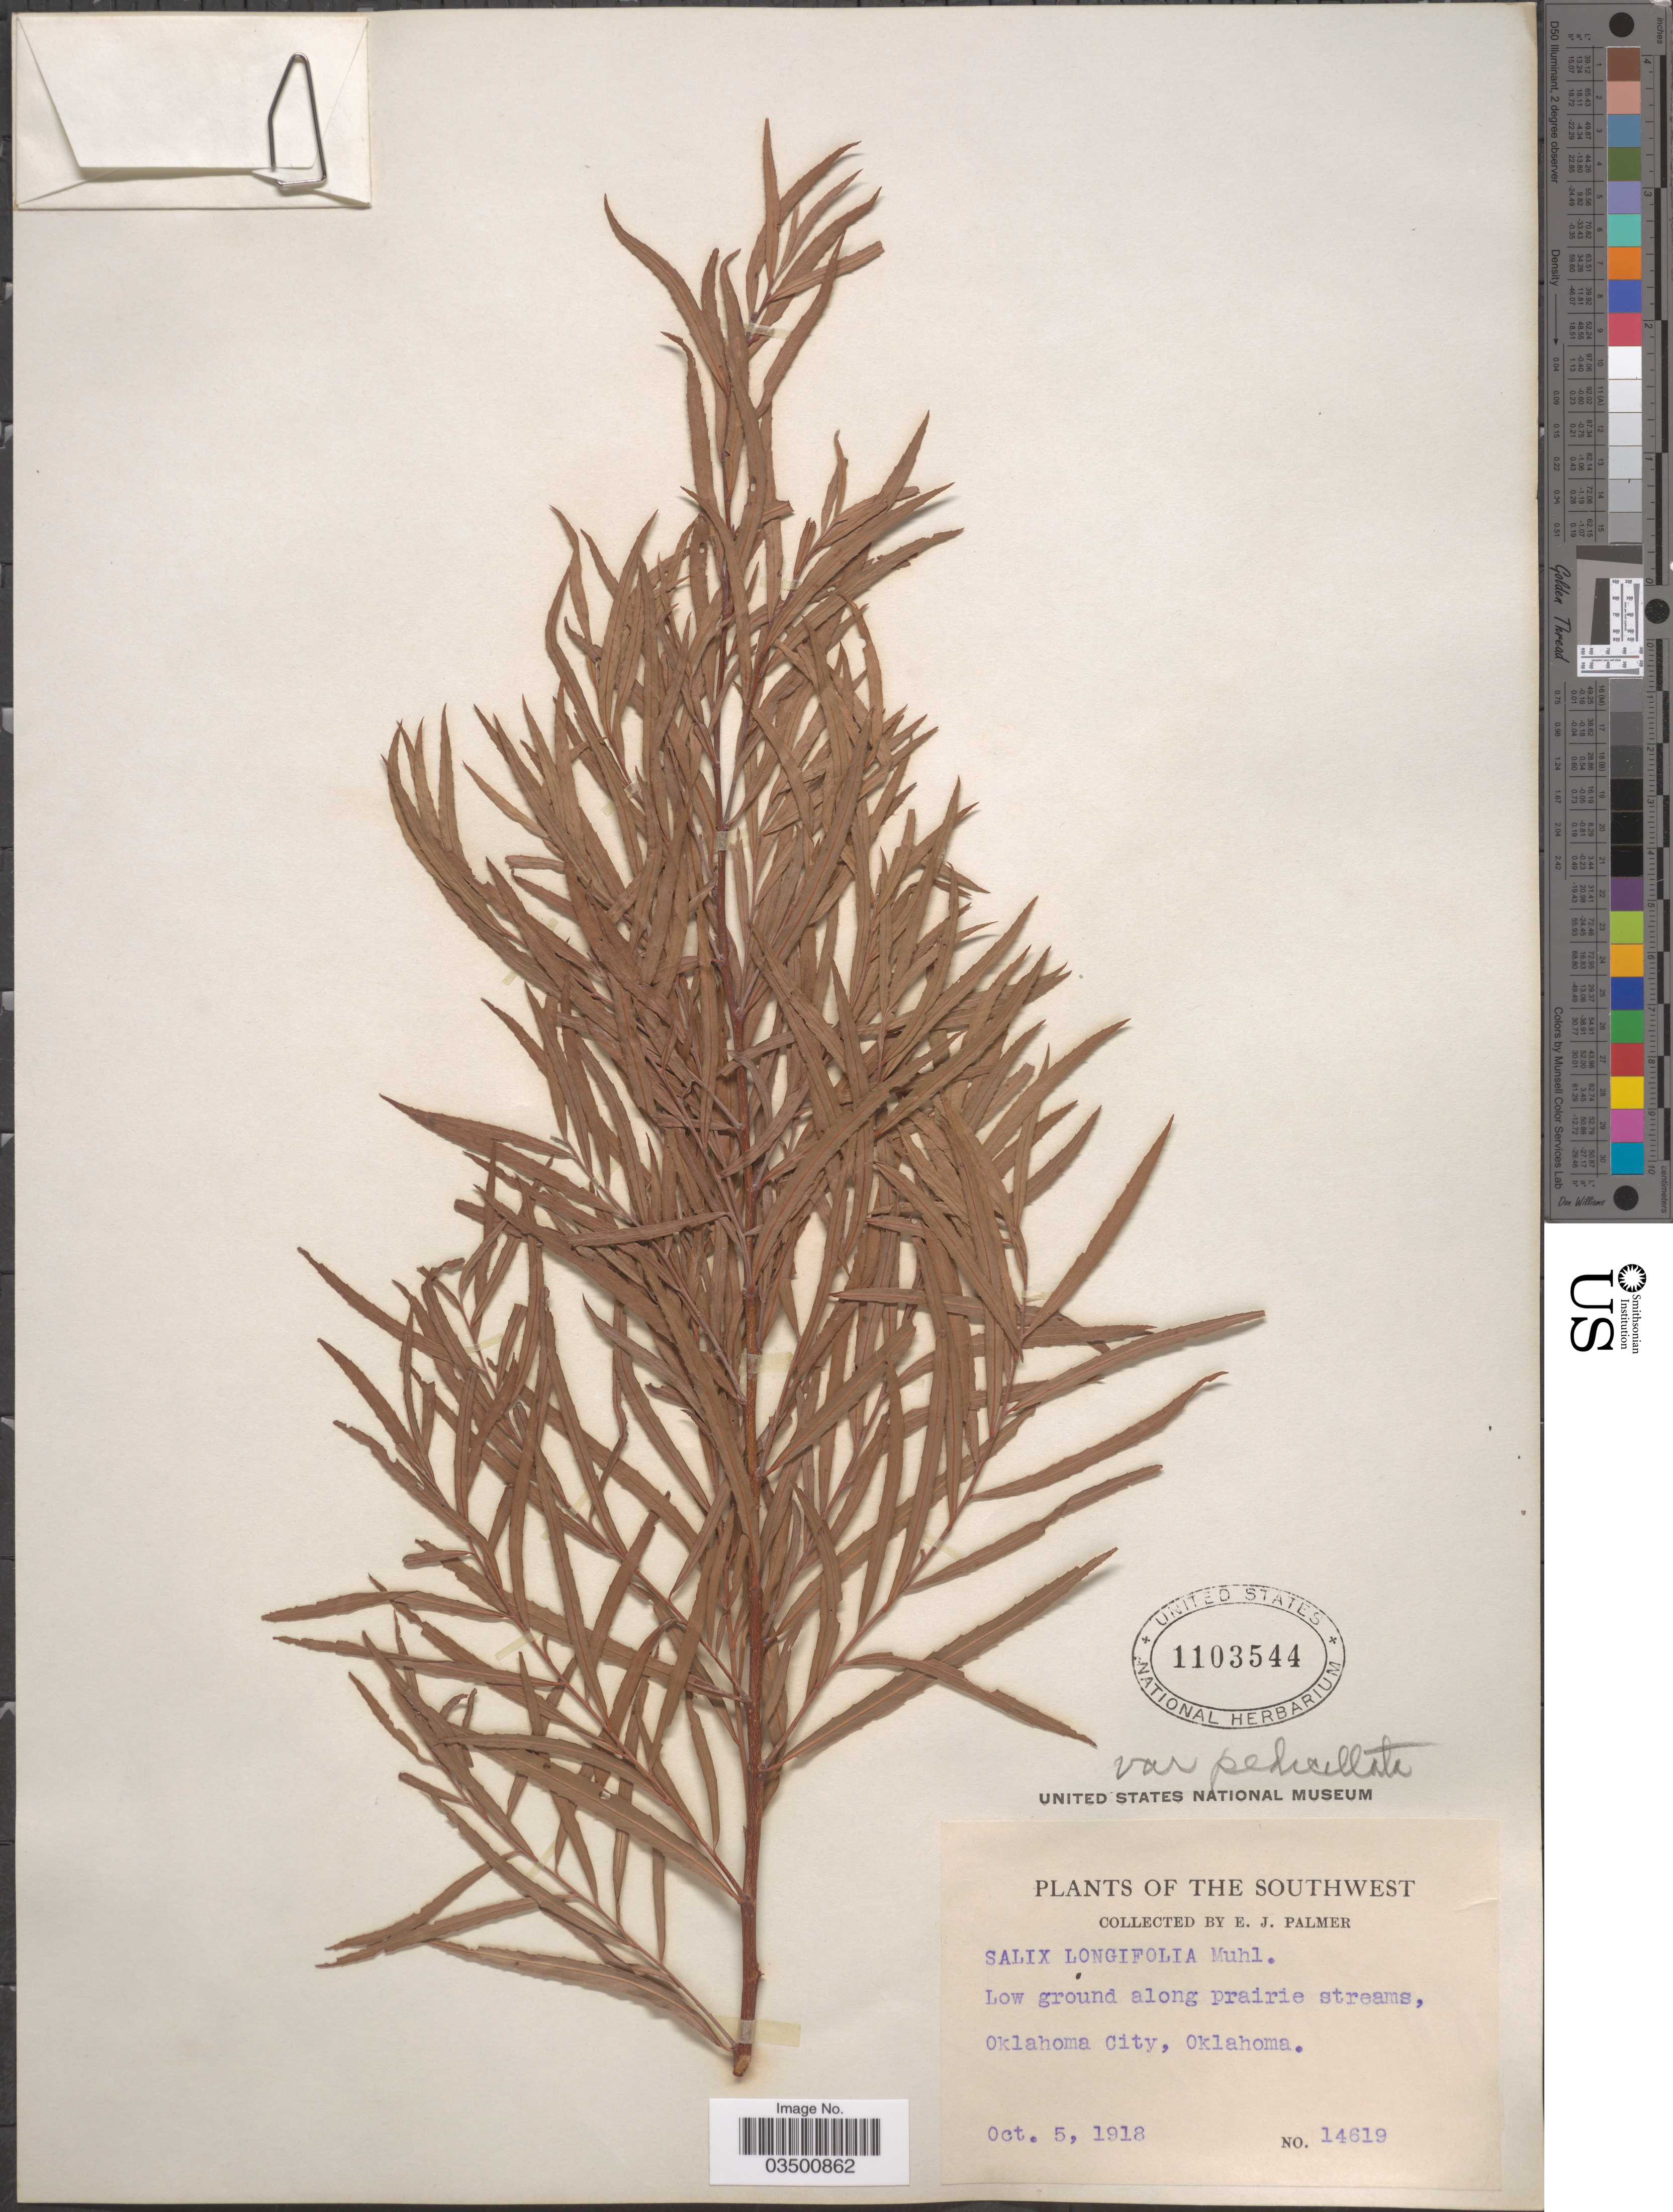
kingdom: Plantae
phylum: Tracheophyta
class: Magnoliopsida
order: Malpighiales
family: Salicaceae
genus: Salix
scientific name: Salix interior var. pedicellata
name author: (Andersson) C.R. Ball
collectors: E. J. Palmer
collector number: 14619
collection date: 1918-10-05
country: United States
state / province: Oklahoma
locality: The Southwest. Low ground along prairie streams, Oklahoma City.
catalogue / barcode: US 1103544